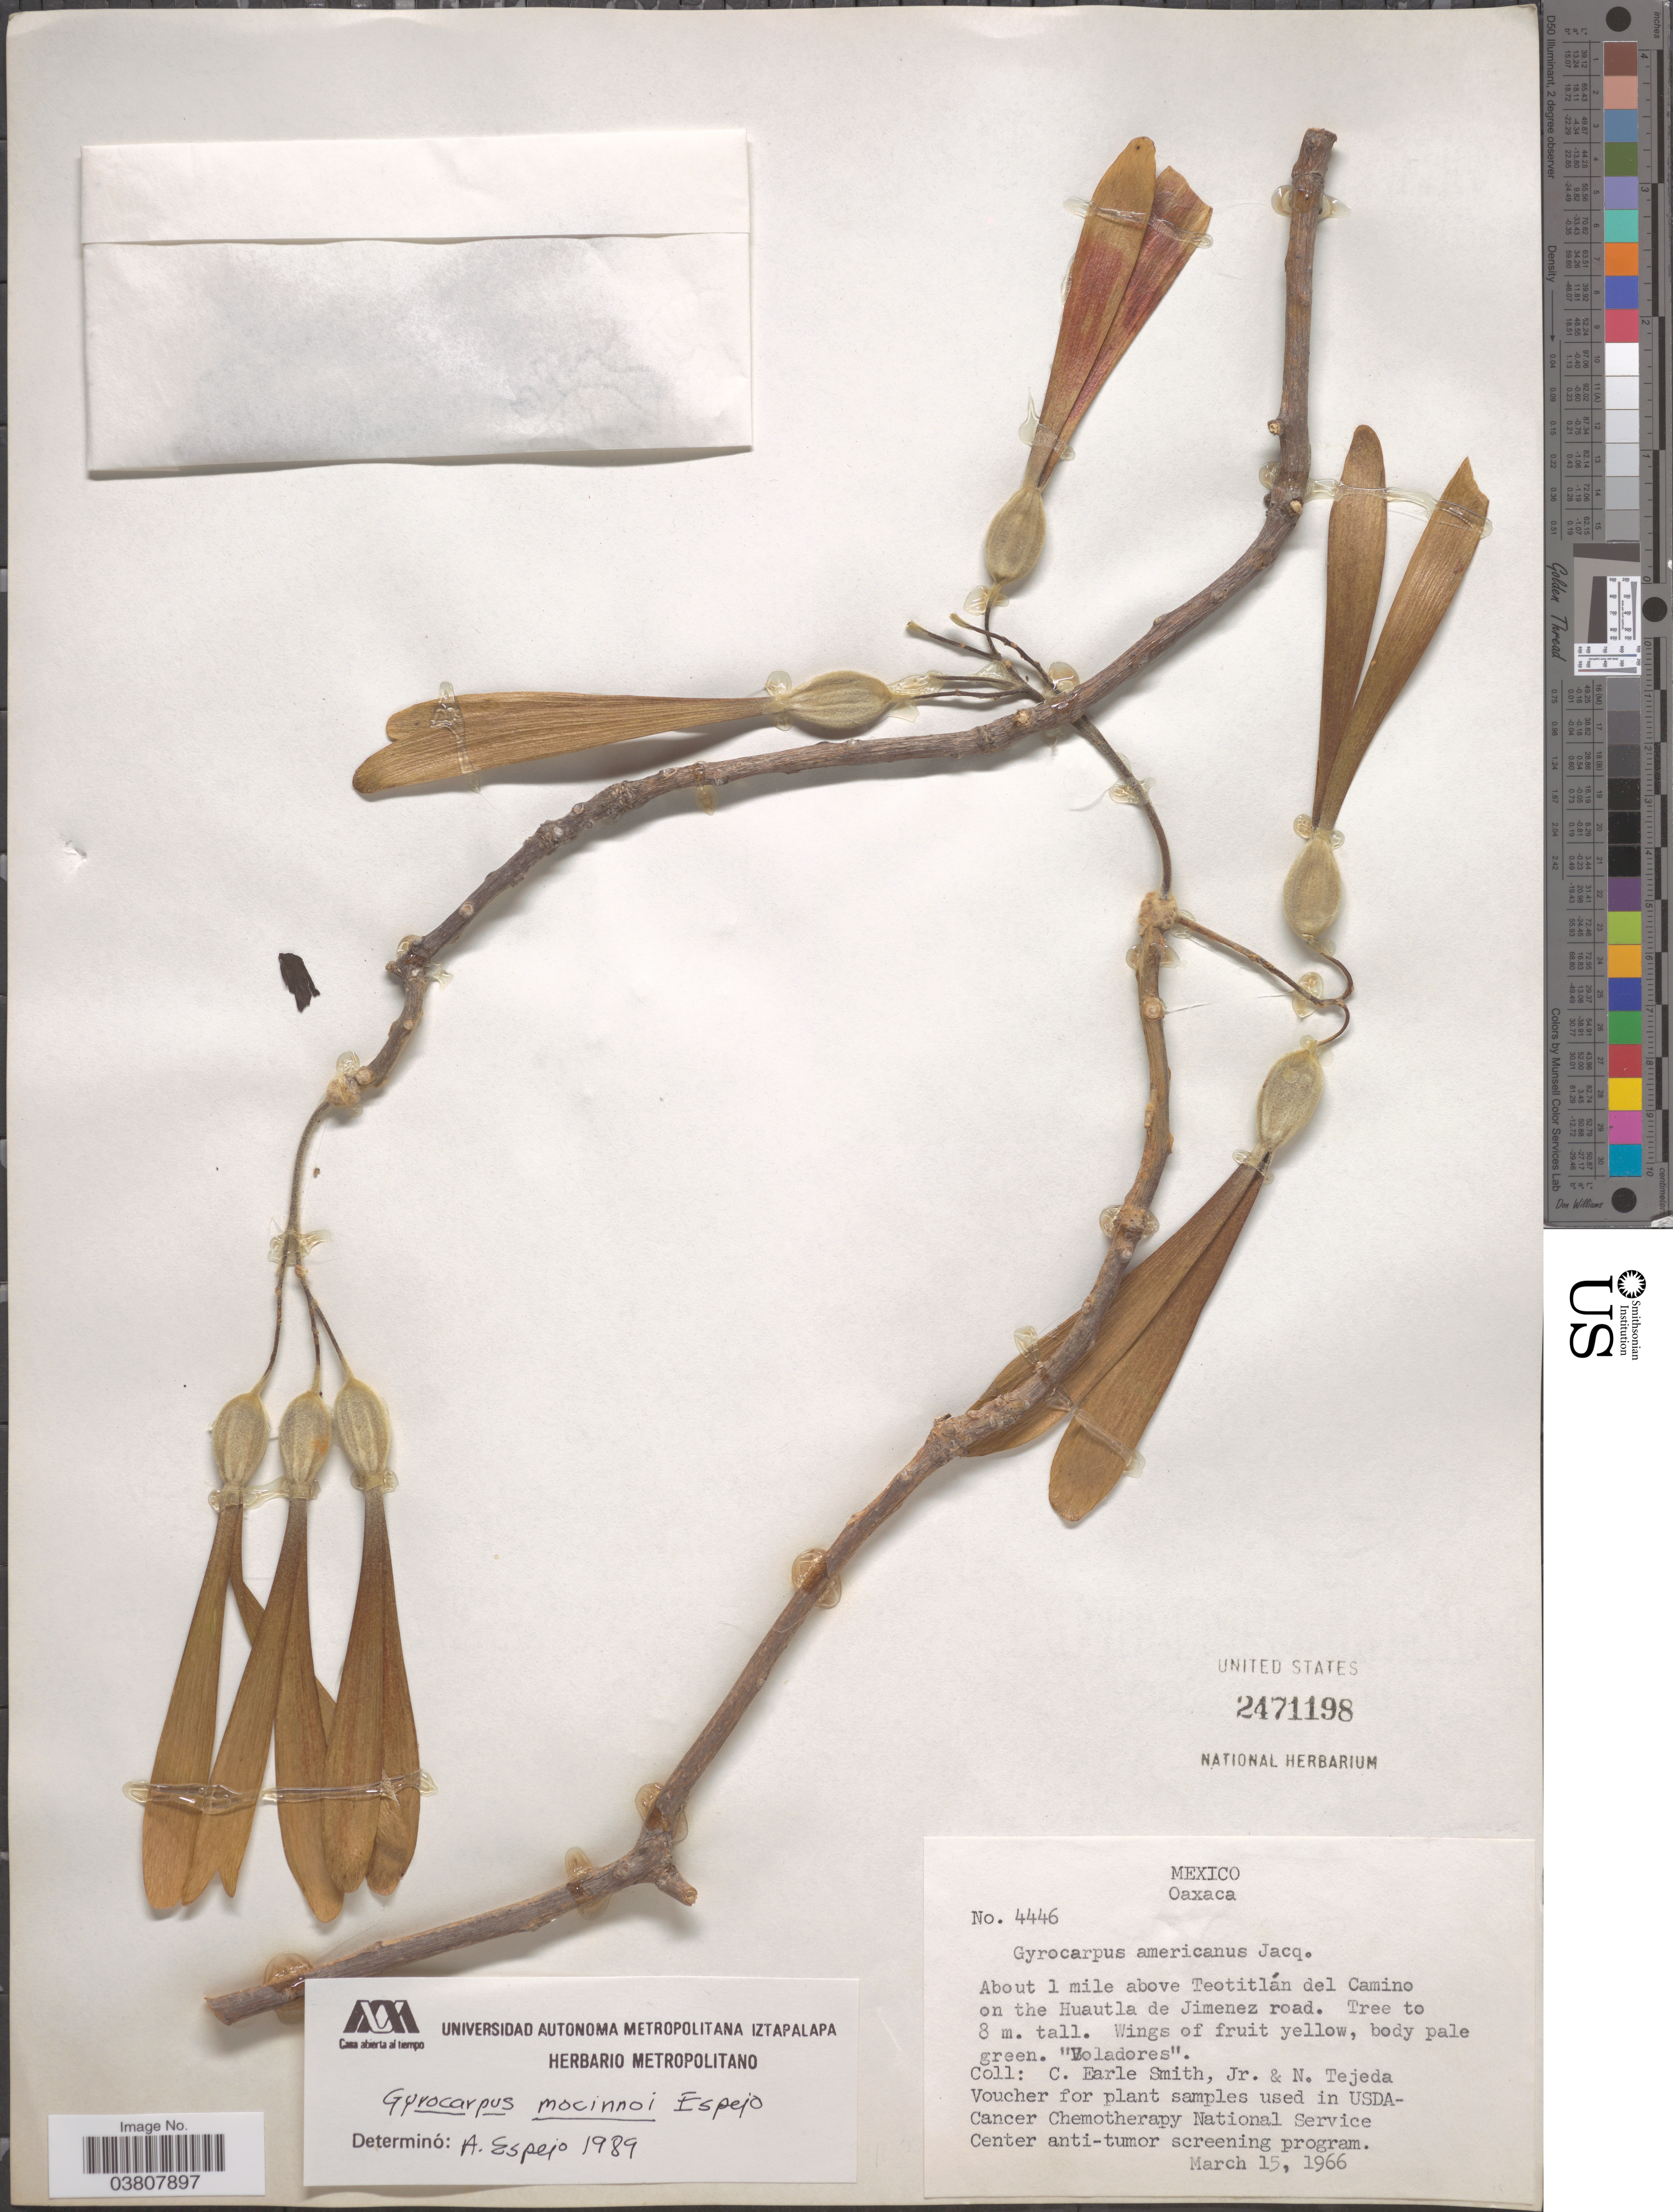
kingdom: Plantae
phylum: Tracheophyta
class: Magnoliopsida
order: Laurales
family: Hernandiaceae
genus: Gyrocarpus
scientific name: Gyrocarpus mocinoi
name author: Espejo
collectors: C. E. Smith Jr. & N. Tejeda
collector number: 4446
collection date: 1966-03-15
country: Mexico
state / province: Oaxaca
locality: About 1 mile above Teotitlán del Camino on the Huautla de Jimenez road.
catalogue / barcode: US 2471198